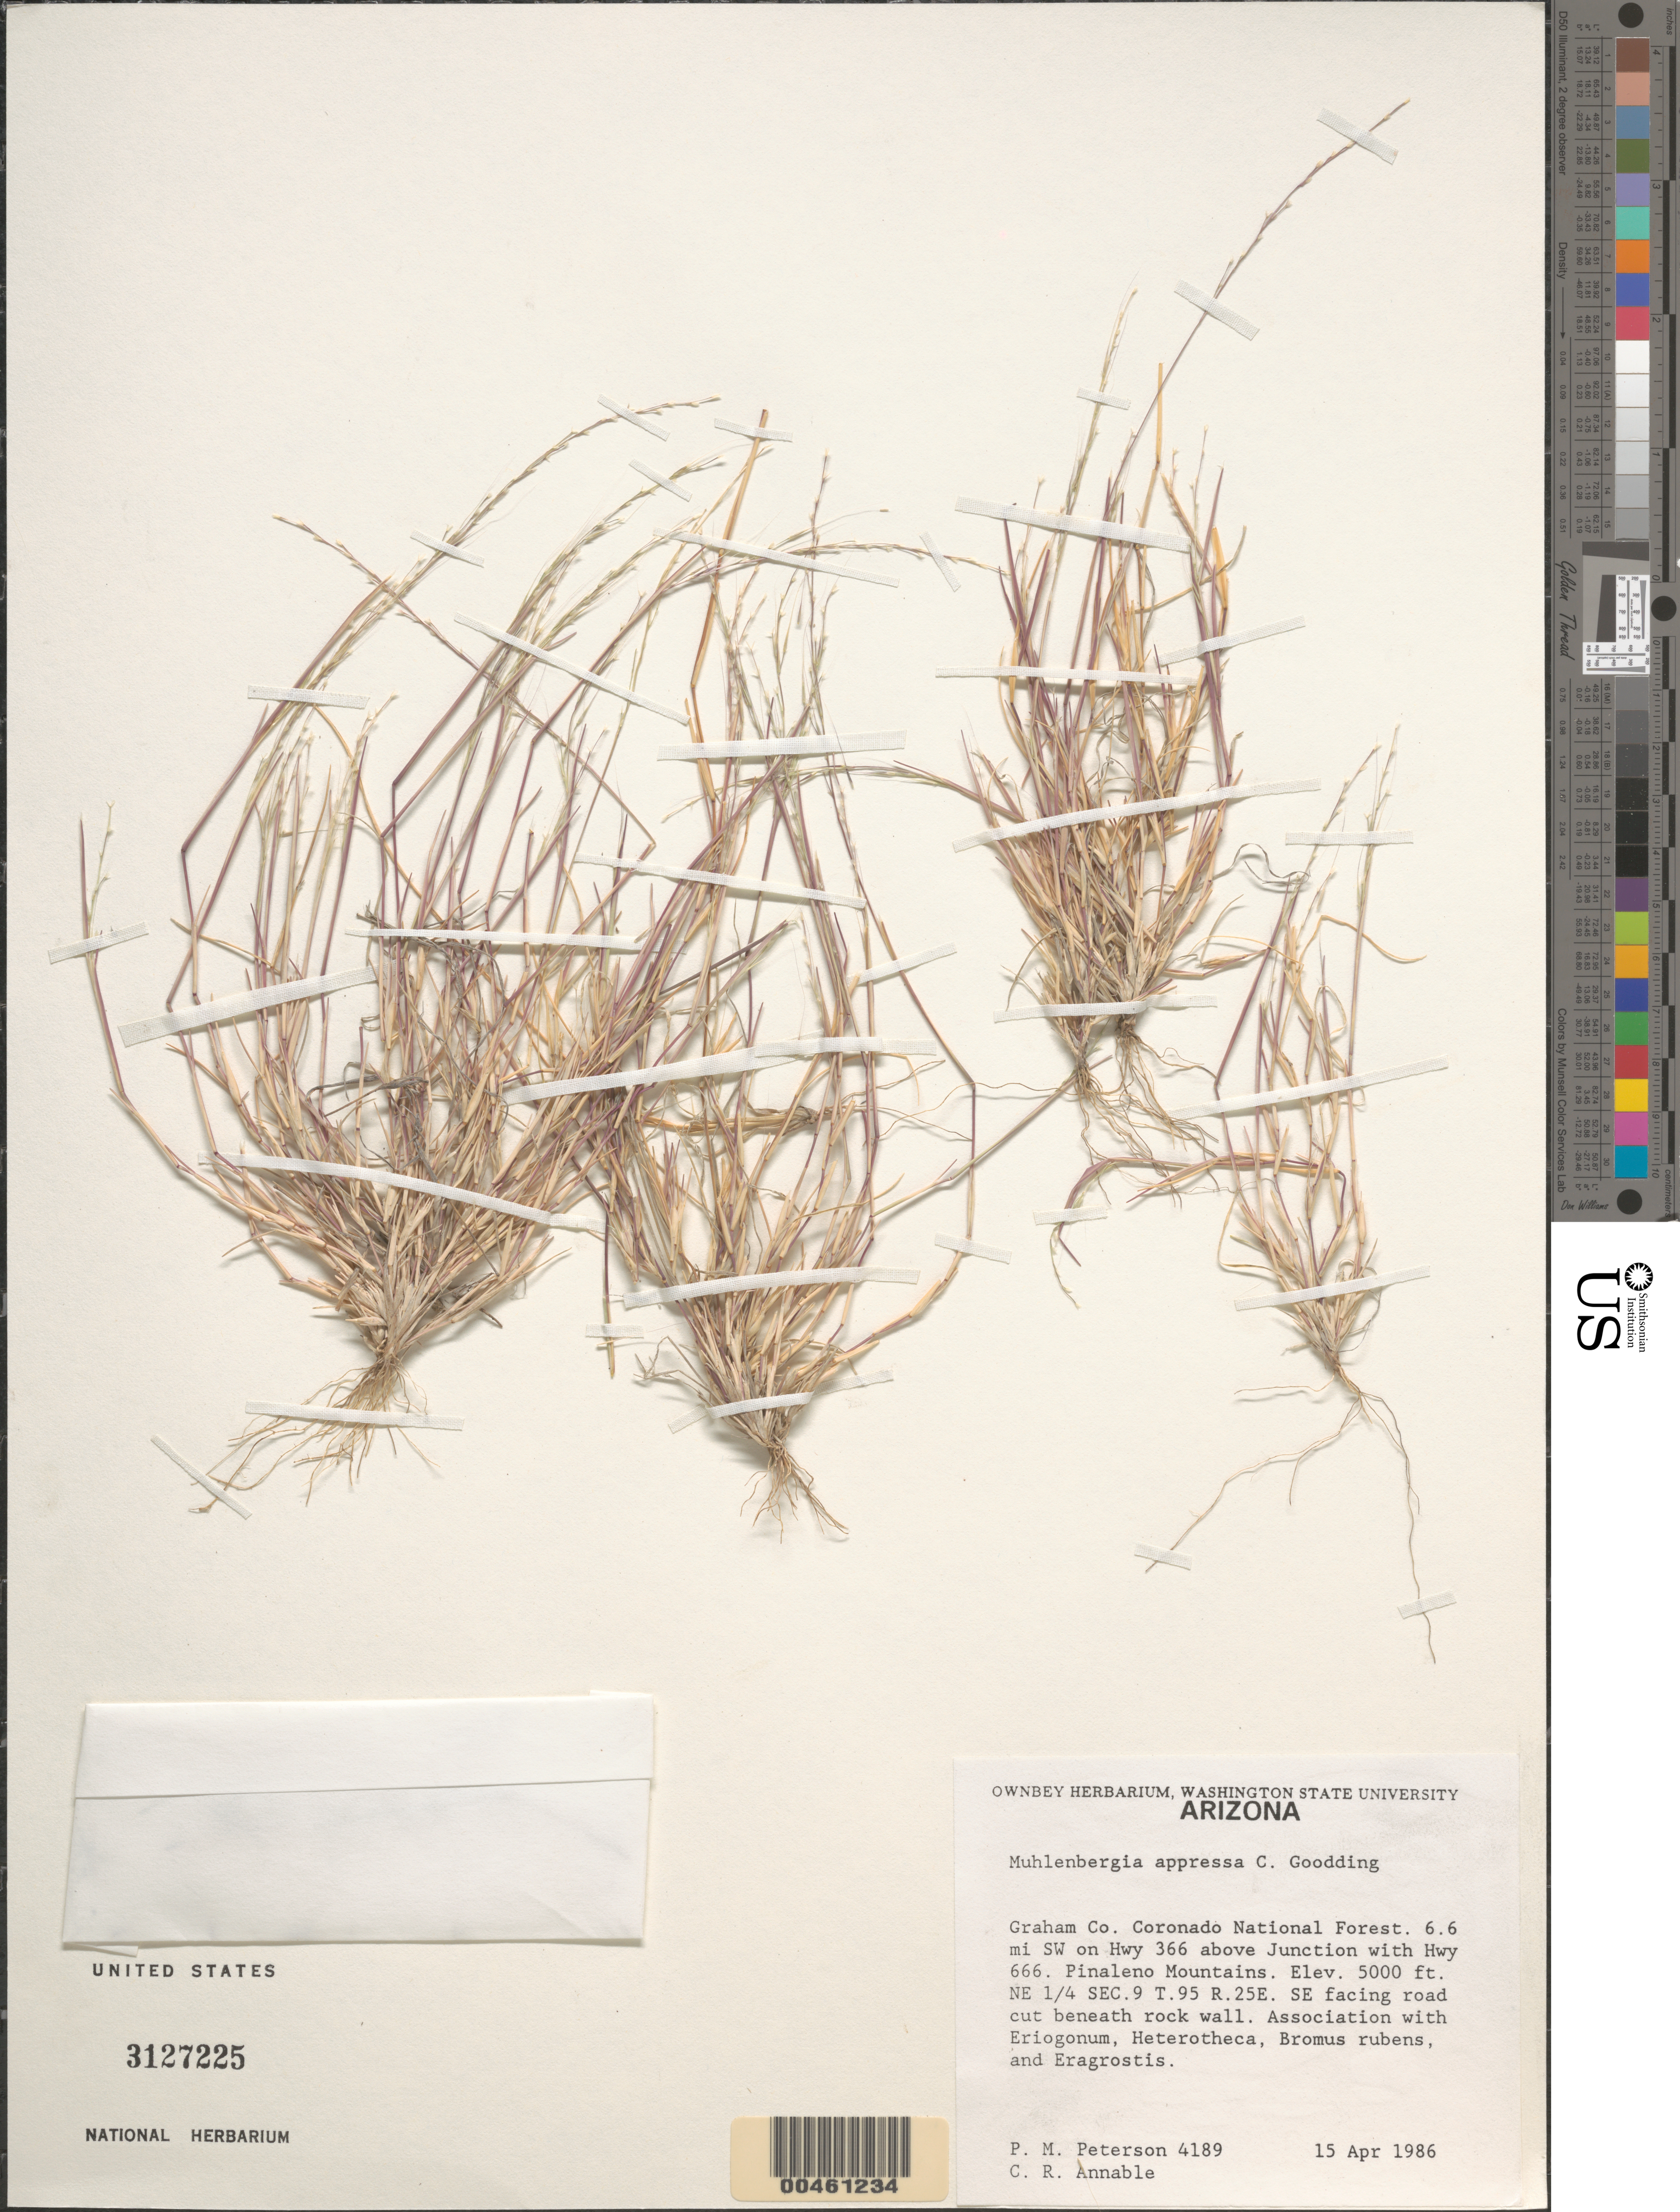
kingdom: Plantae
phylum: Tracheophyta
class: Liliopsida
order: Poales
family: Poaceae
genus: Muhlenbergia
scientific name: Muhlenbergia appressa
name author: C.O. Goodd.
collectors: P. M. Peterson & C. R. Annable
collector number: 04189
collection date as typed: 15 Apr 1986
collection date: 1986-04-15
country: United States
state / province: Arizona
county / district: Graham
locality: Coronado National Forest, Pinaleno Mountains, 6.6 miles southwest of Hwy 366 above junction with Hwy 666.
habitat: Southeast facing roadcut beneath rock wall. Associated with Eriogonum, Heterotheca, Bromus rubens and Eragrostis.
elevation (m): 1524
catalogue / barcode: US 3127225